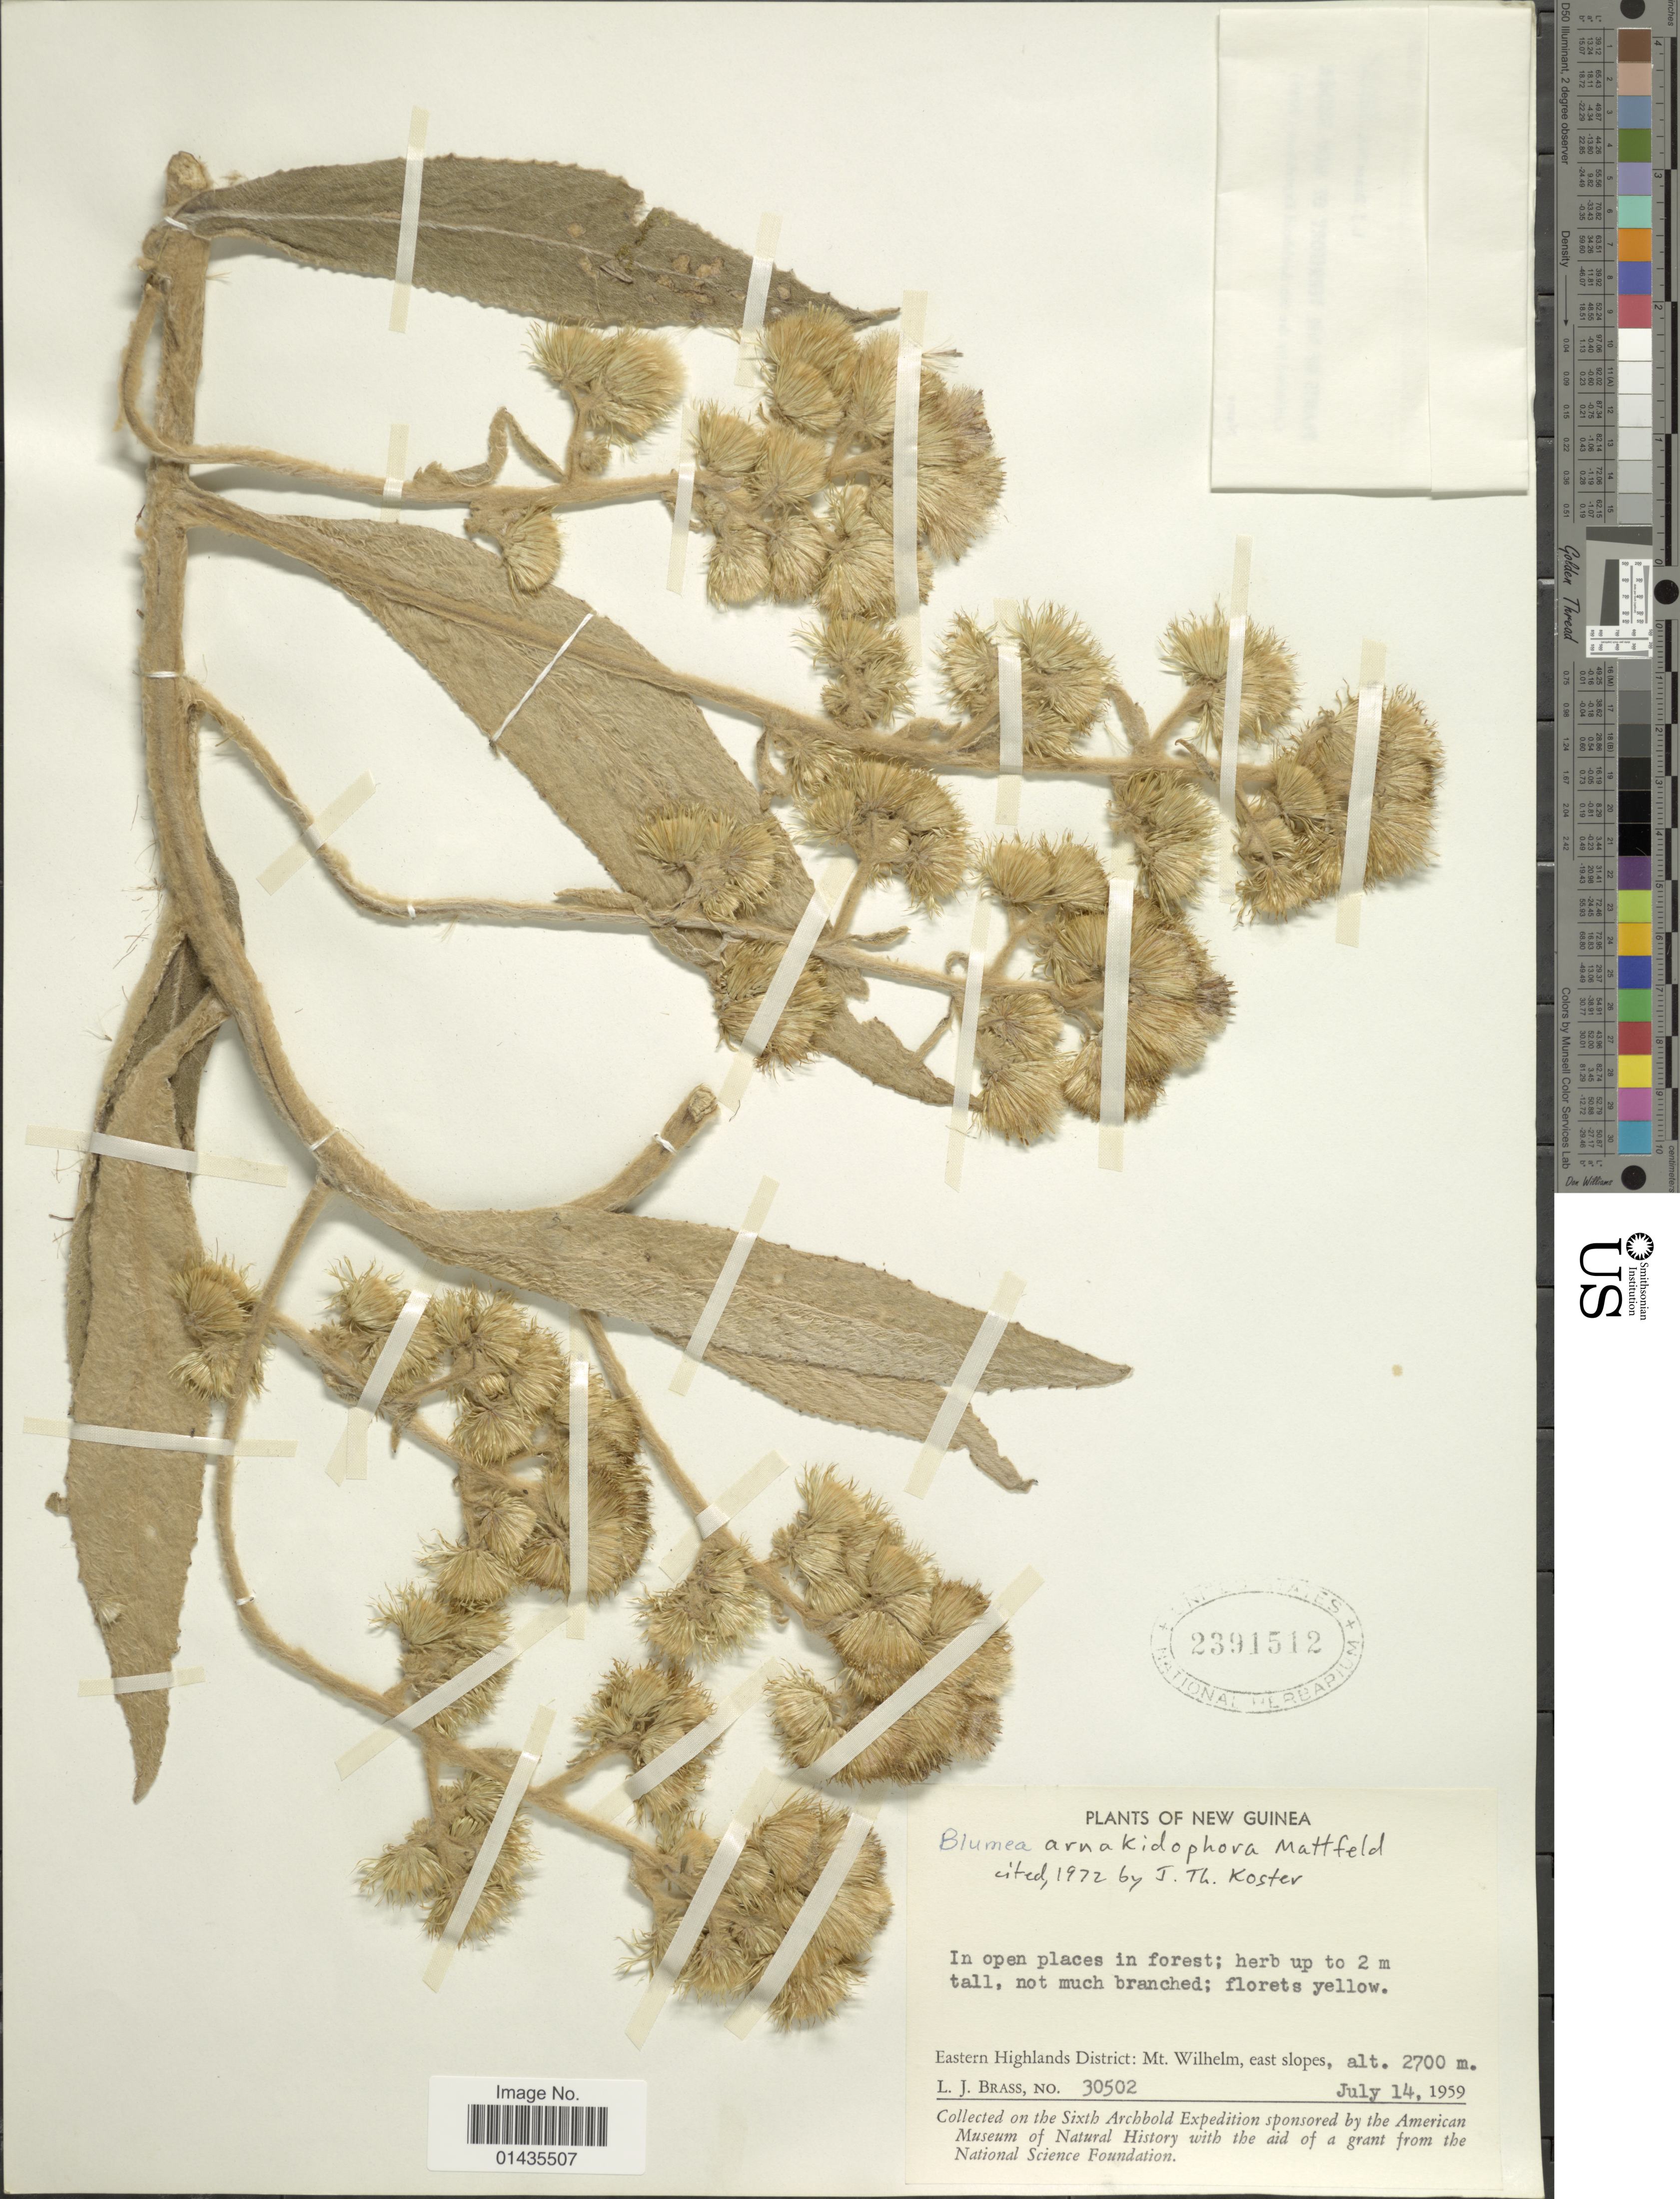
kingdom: Plantae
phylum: Tracheophyta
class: Magnoliopsida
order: Asterales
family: Asteraceae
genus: Blumea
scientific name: Blumea arnakidophora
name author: Mattf.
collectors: L. J. Brass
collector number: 30502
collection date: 1959-07-14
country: Papua New Guinea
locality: New Guinea, Eastern Highlands District, Mt. Wilhelm, east slopes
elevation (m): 2700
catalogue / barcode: US 2391512